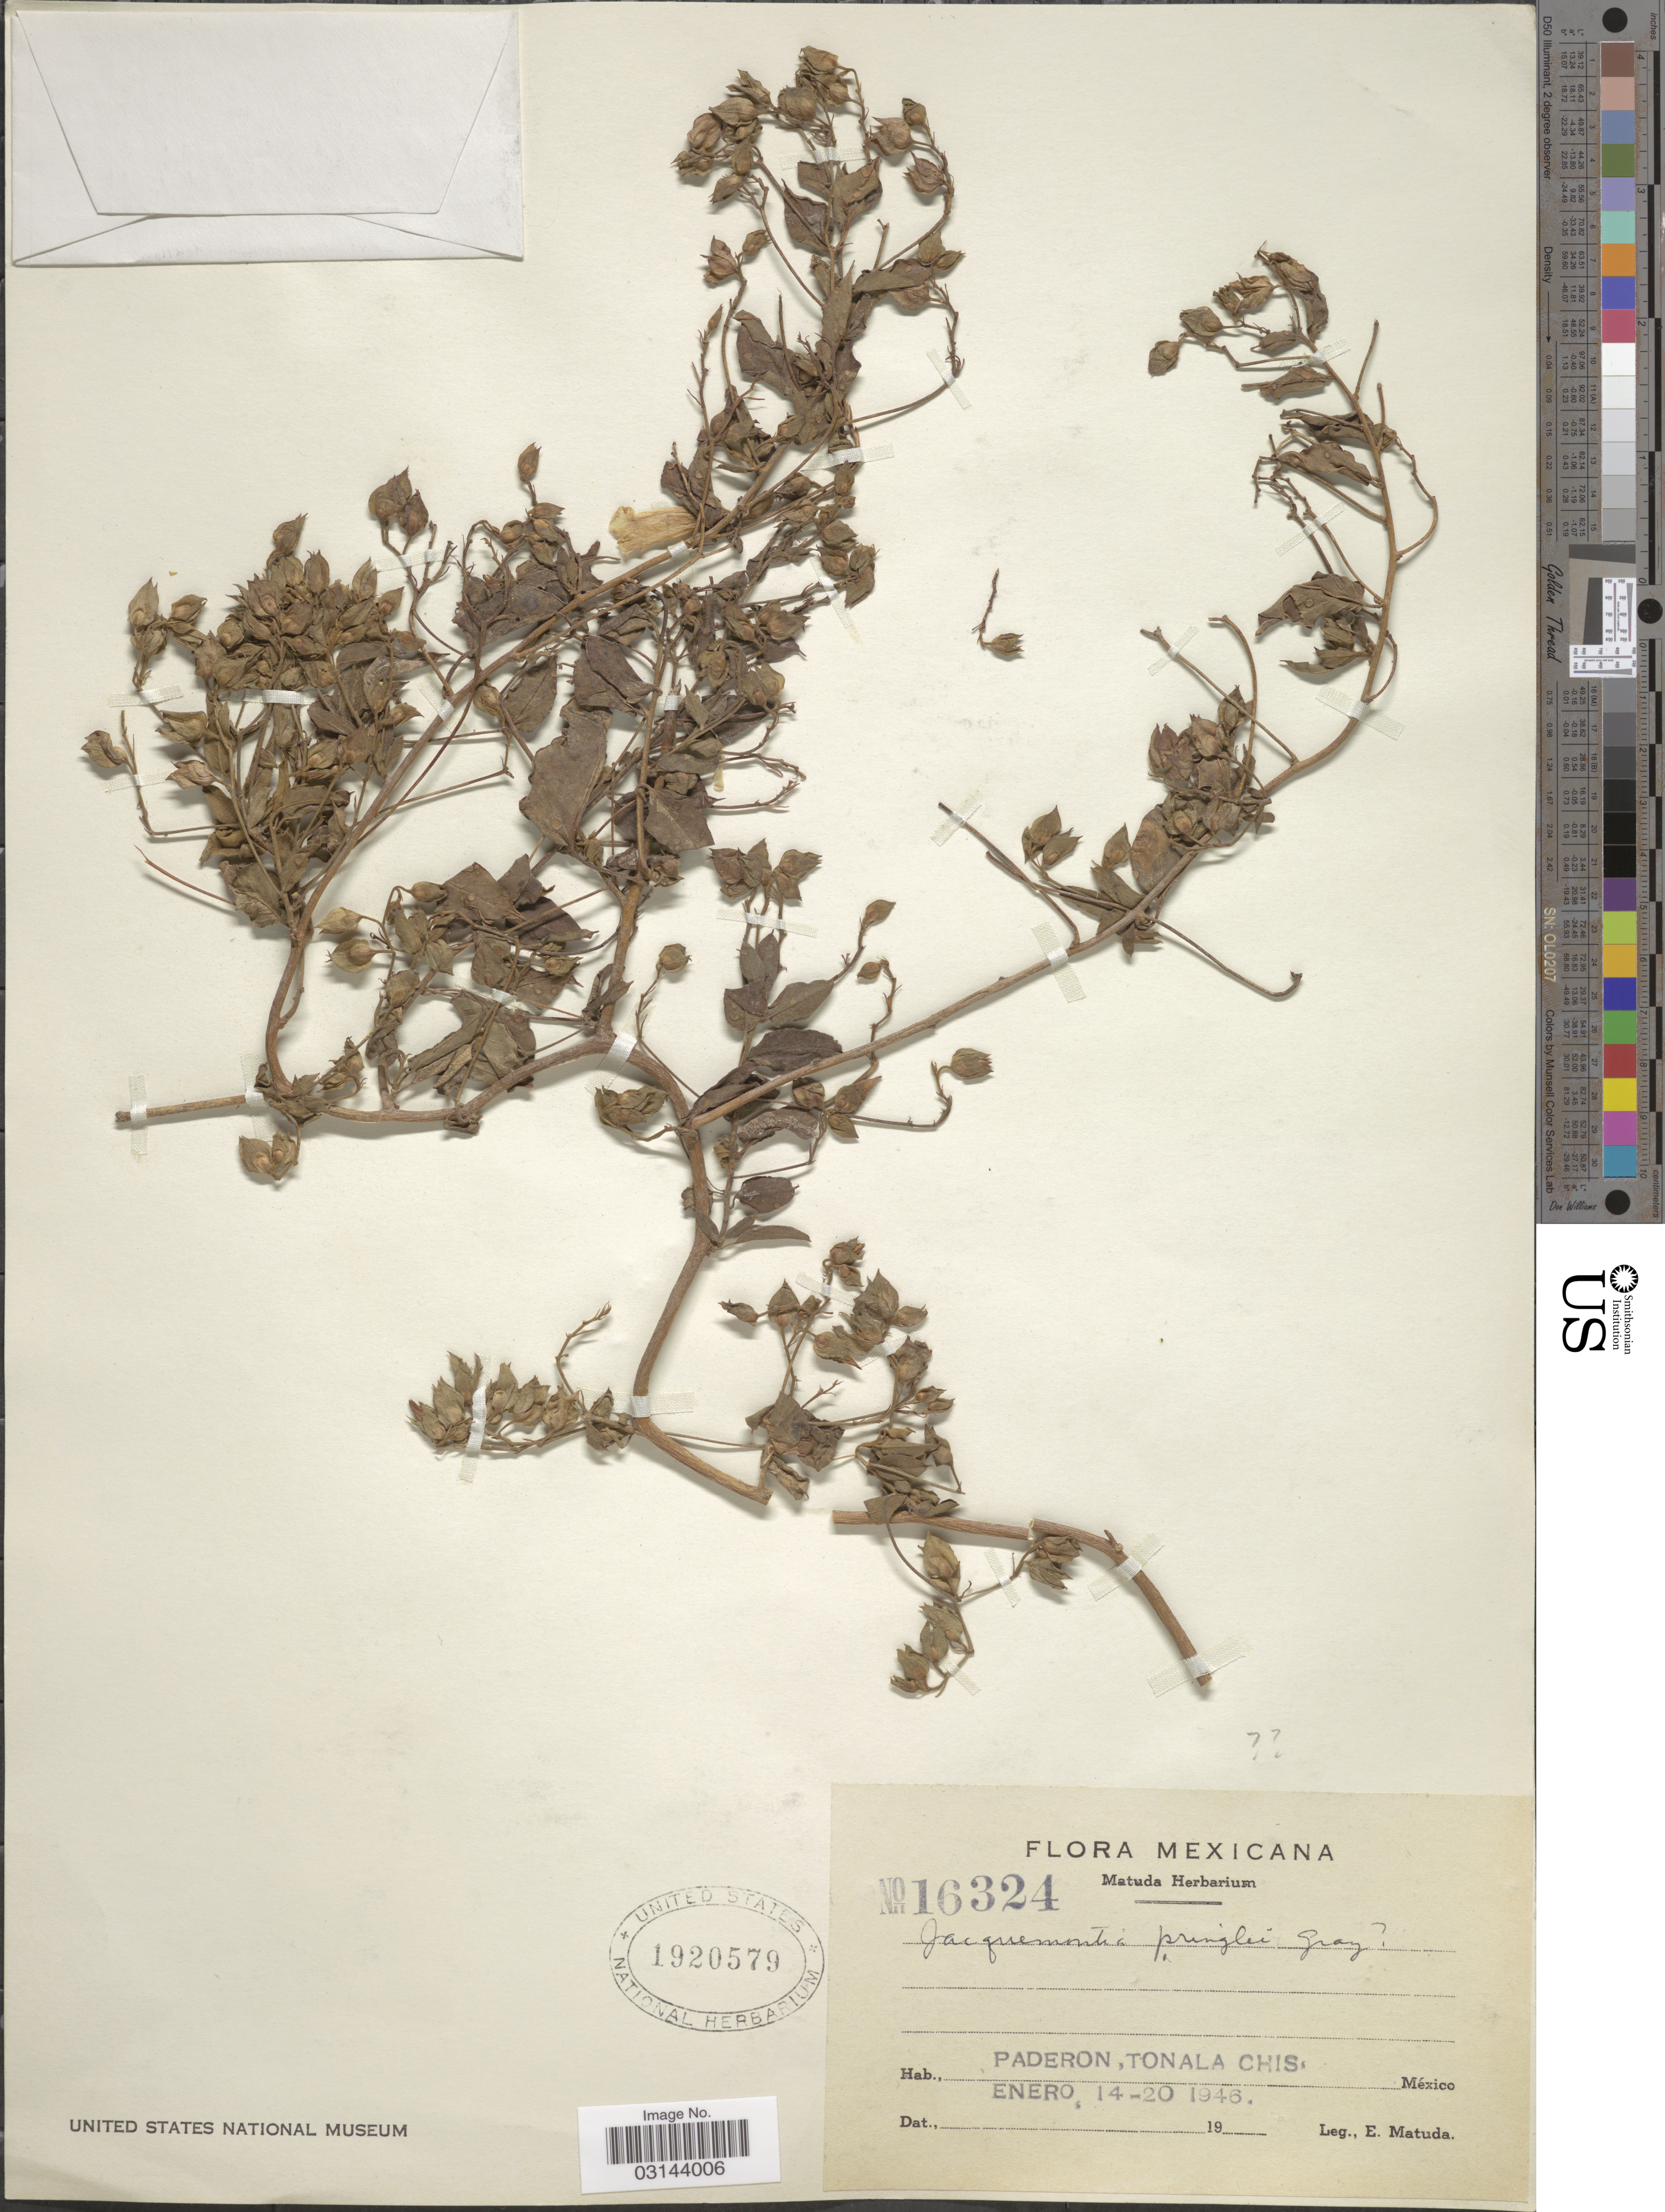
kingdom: Plantae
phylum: Tracheophyta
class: Magnoliopsida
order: Solanales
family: Convolvulaceae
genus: Jacquemontia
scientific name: Jacquemontia pringlei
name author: A. Gray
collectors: E. Matuda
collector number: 16324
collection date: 1946-01-14/1946-01-20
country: Mexico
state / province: Chiapas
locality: Paderon, Tonala, Chis., México.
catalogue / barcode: US 1920579